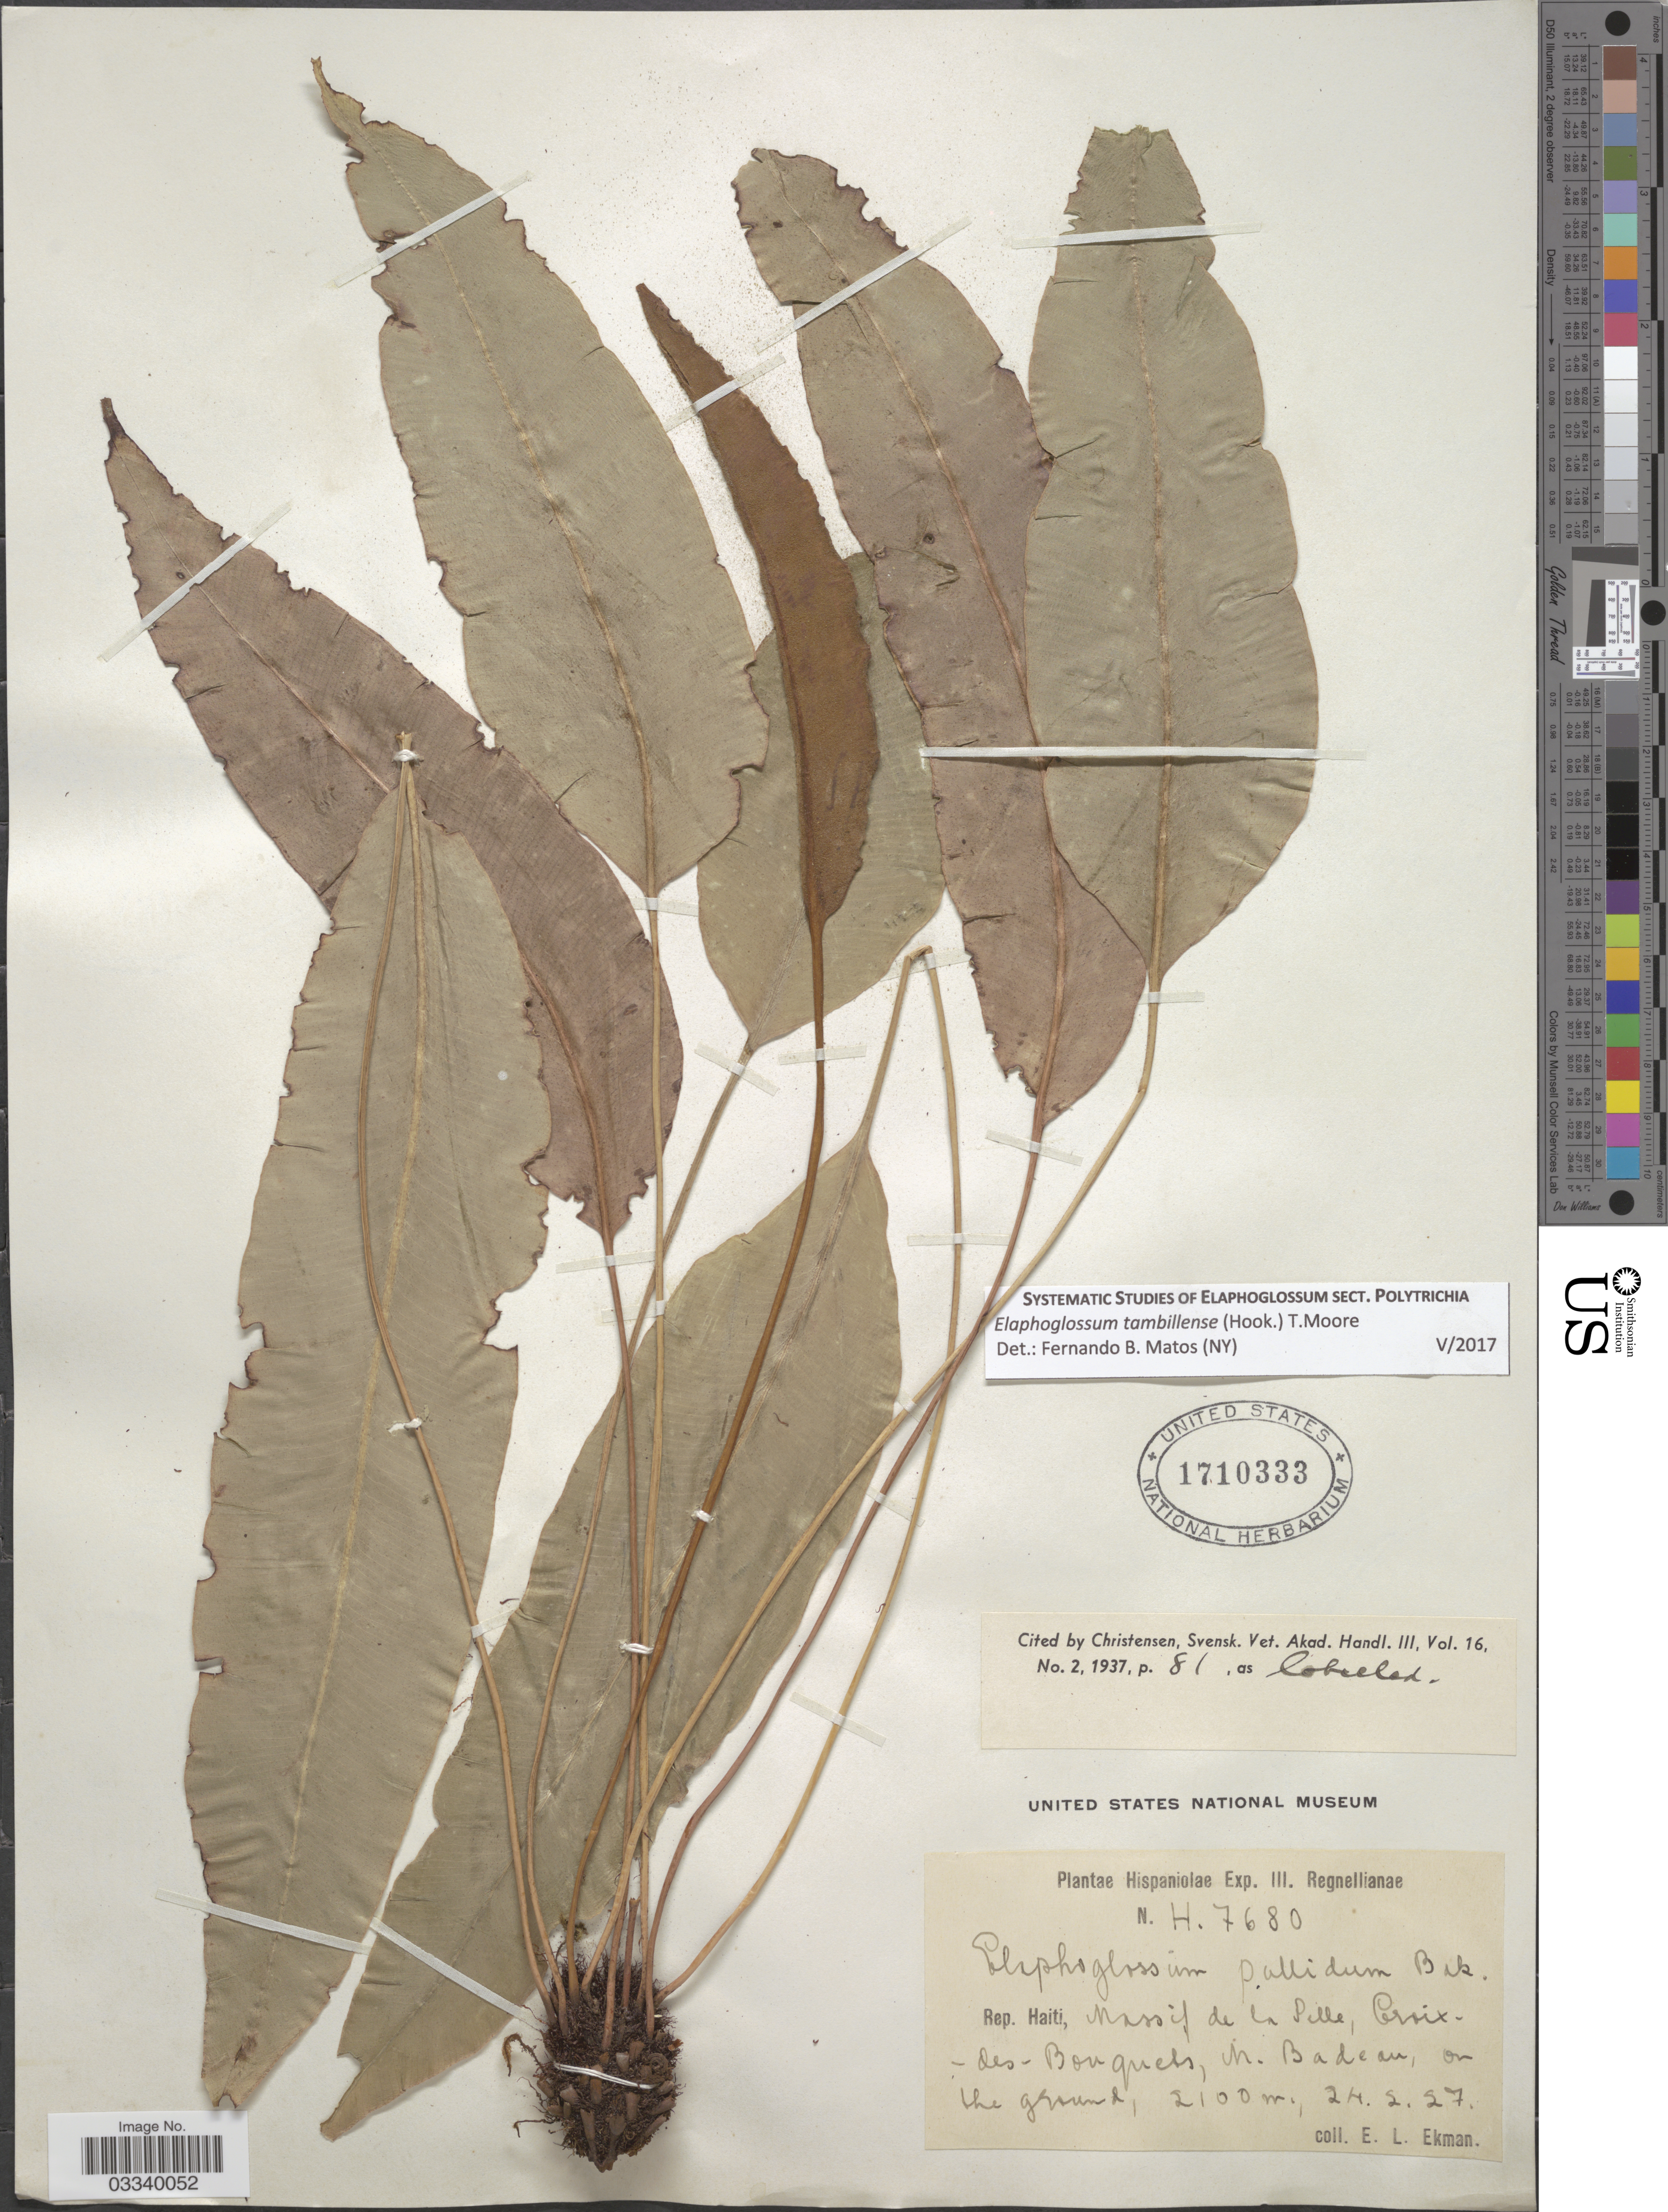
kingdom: Plantae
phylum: Tracheophyta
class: Polypodiopsida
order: Polypodiales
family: Dryopteridaceae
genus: Elaphoglossum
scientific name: Elaphoglossum tambillense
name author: (Hook.) T. Moore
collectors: E. L. Ekman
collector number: H7680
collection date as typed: Transcribed d/m/y: 24/2/27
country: Haiti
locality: Massif de la Selle, Ceroix - des - Bouquets, N. Badeau, on the ground.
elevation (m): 2100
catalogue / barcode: US 1710333